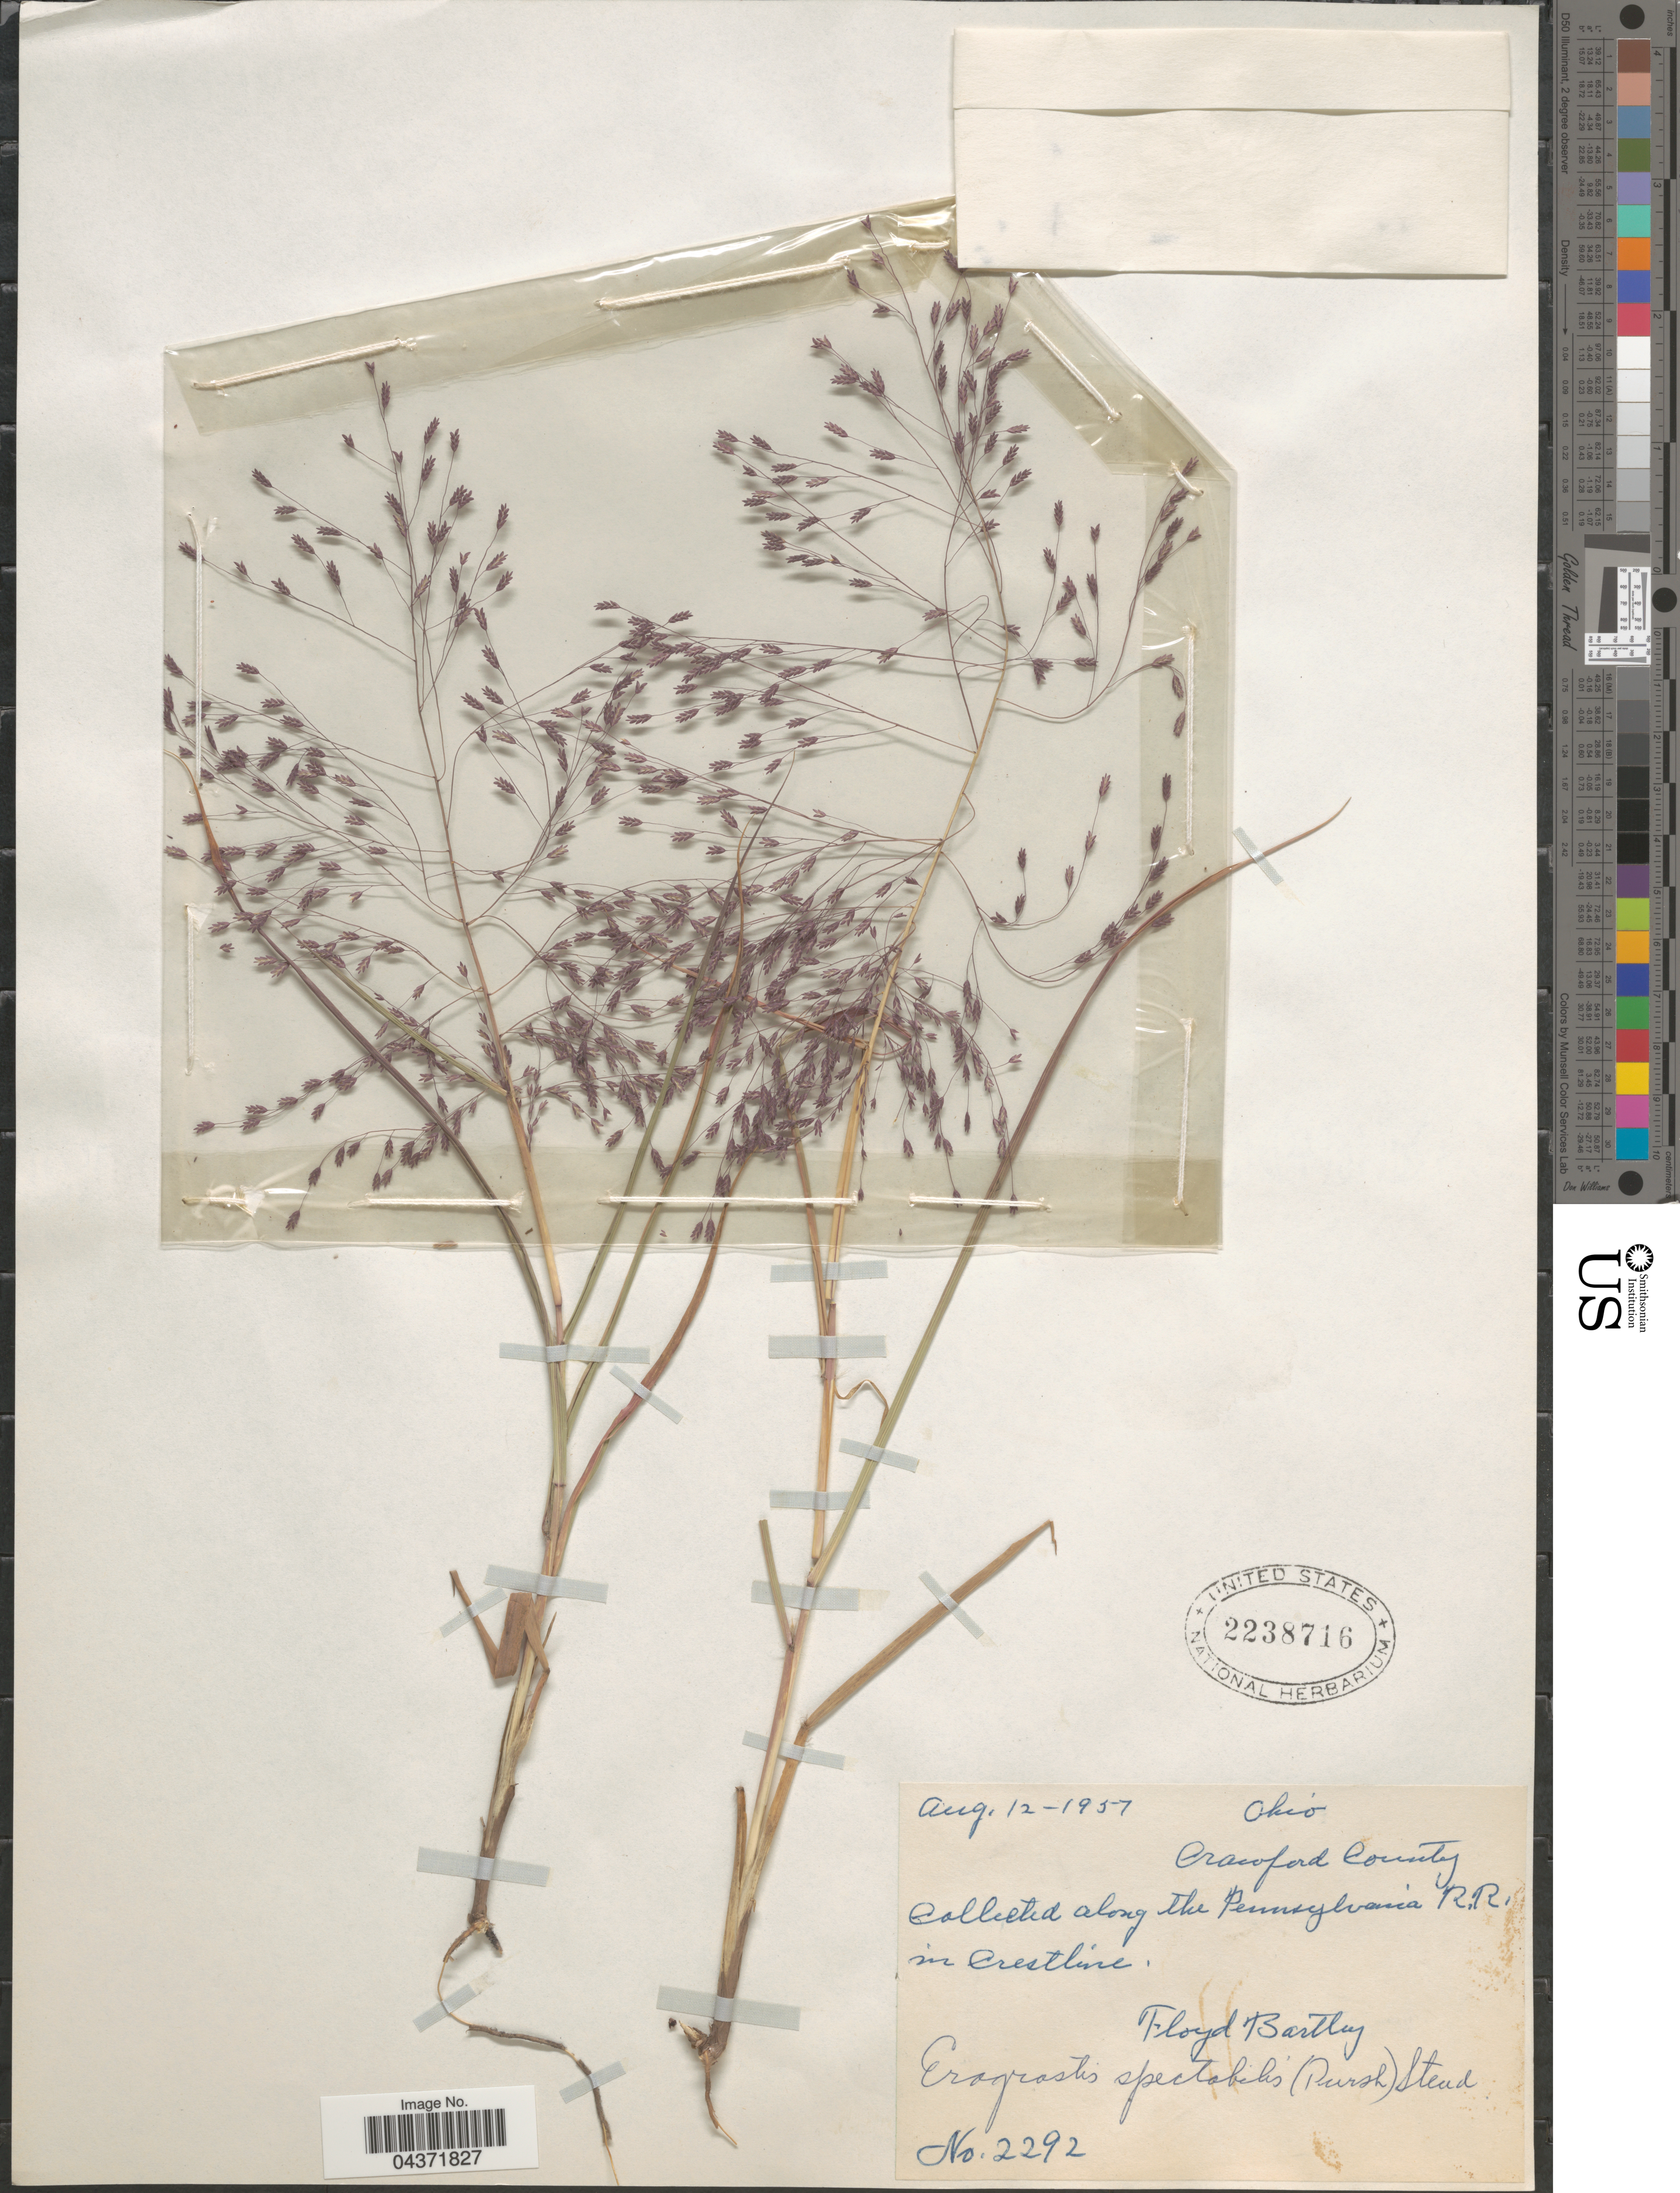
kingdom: Plantae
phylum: Tracheophyta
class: Liliopsida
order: Poales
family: Poaceae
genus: Eragrostis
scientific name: Eragrostis spectabilis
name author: (Pursh) Steud.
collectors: F. Bartley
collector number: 2292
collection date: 1957-08-12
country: United States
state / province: Ohio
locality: Crawford County. Along the Pennsylvania R.R. in Crestline.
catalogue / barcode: US 2238716